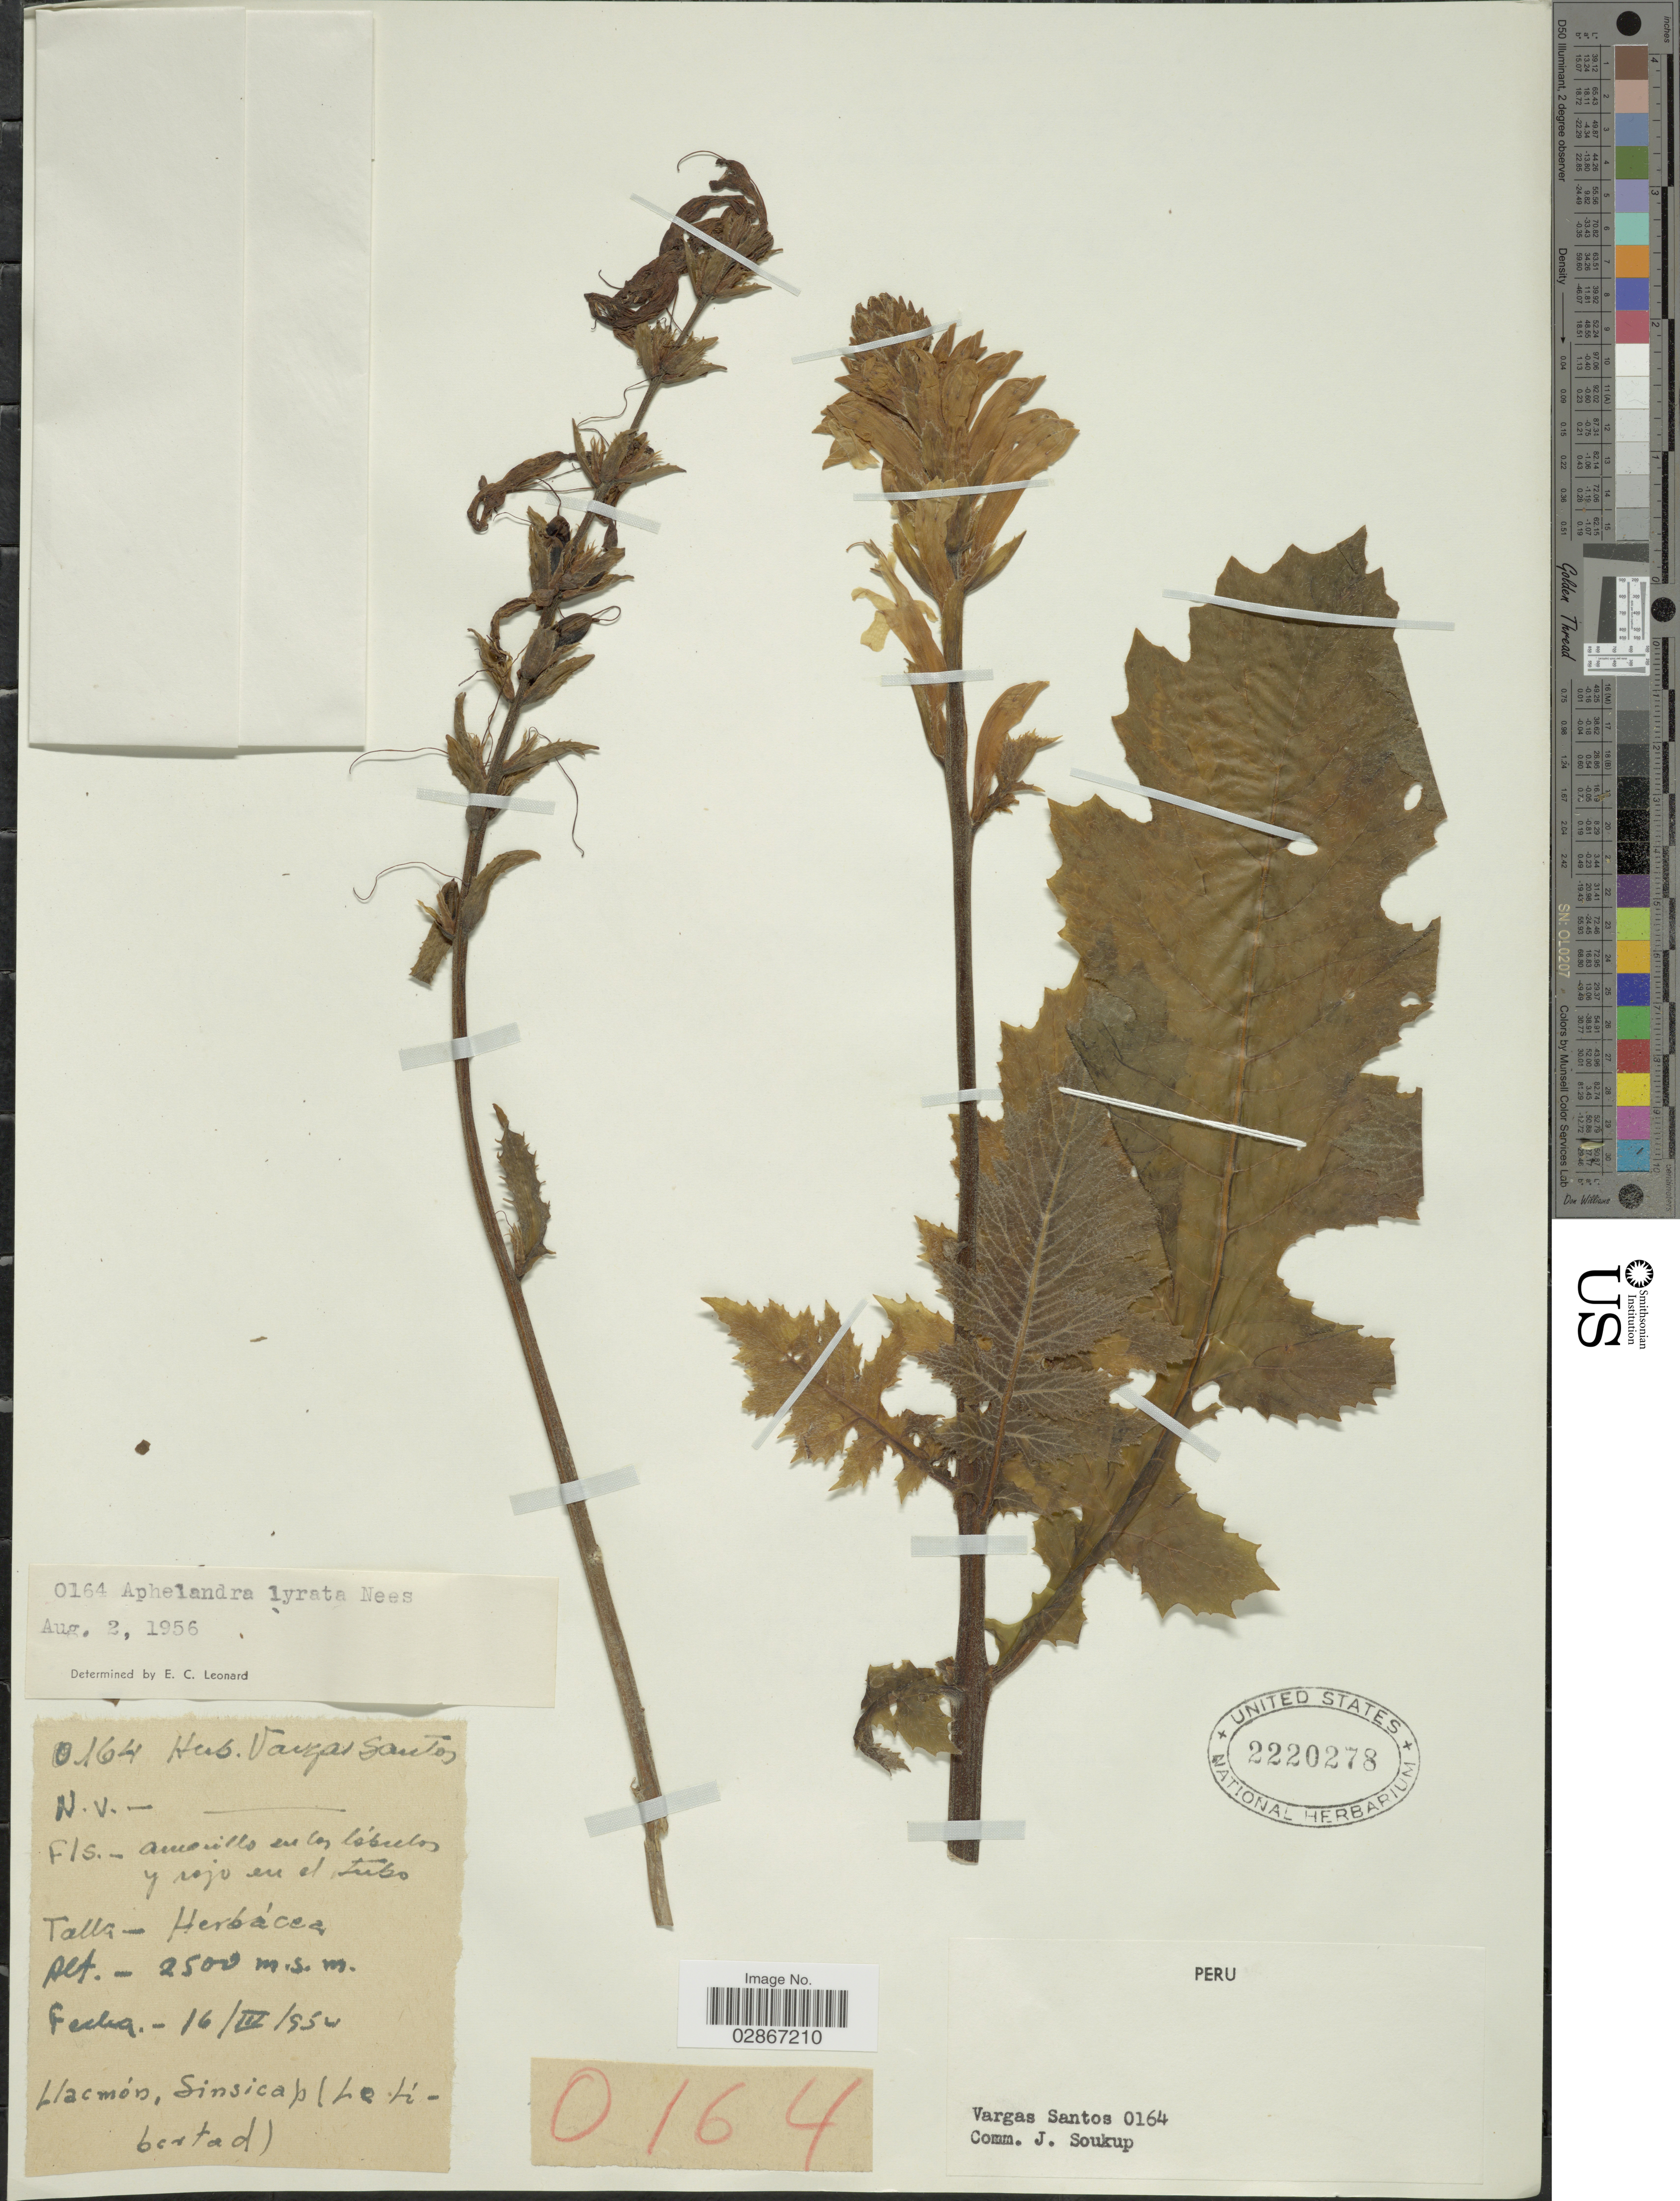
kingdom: Plantae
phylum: Tracheophyta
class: Magnoliopsida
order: Lamiales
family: Acanthaceae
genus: Aphelandra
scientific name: Aphelandra lyrata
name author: Nees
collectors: M. Vargas S.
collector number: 0164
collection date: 1954-03-16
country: Peru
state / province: La Libertad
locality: Llacmón, Sinsicap.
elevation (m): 2500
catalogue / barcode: US 2220278